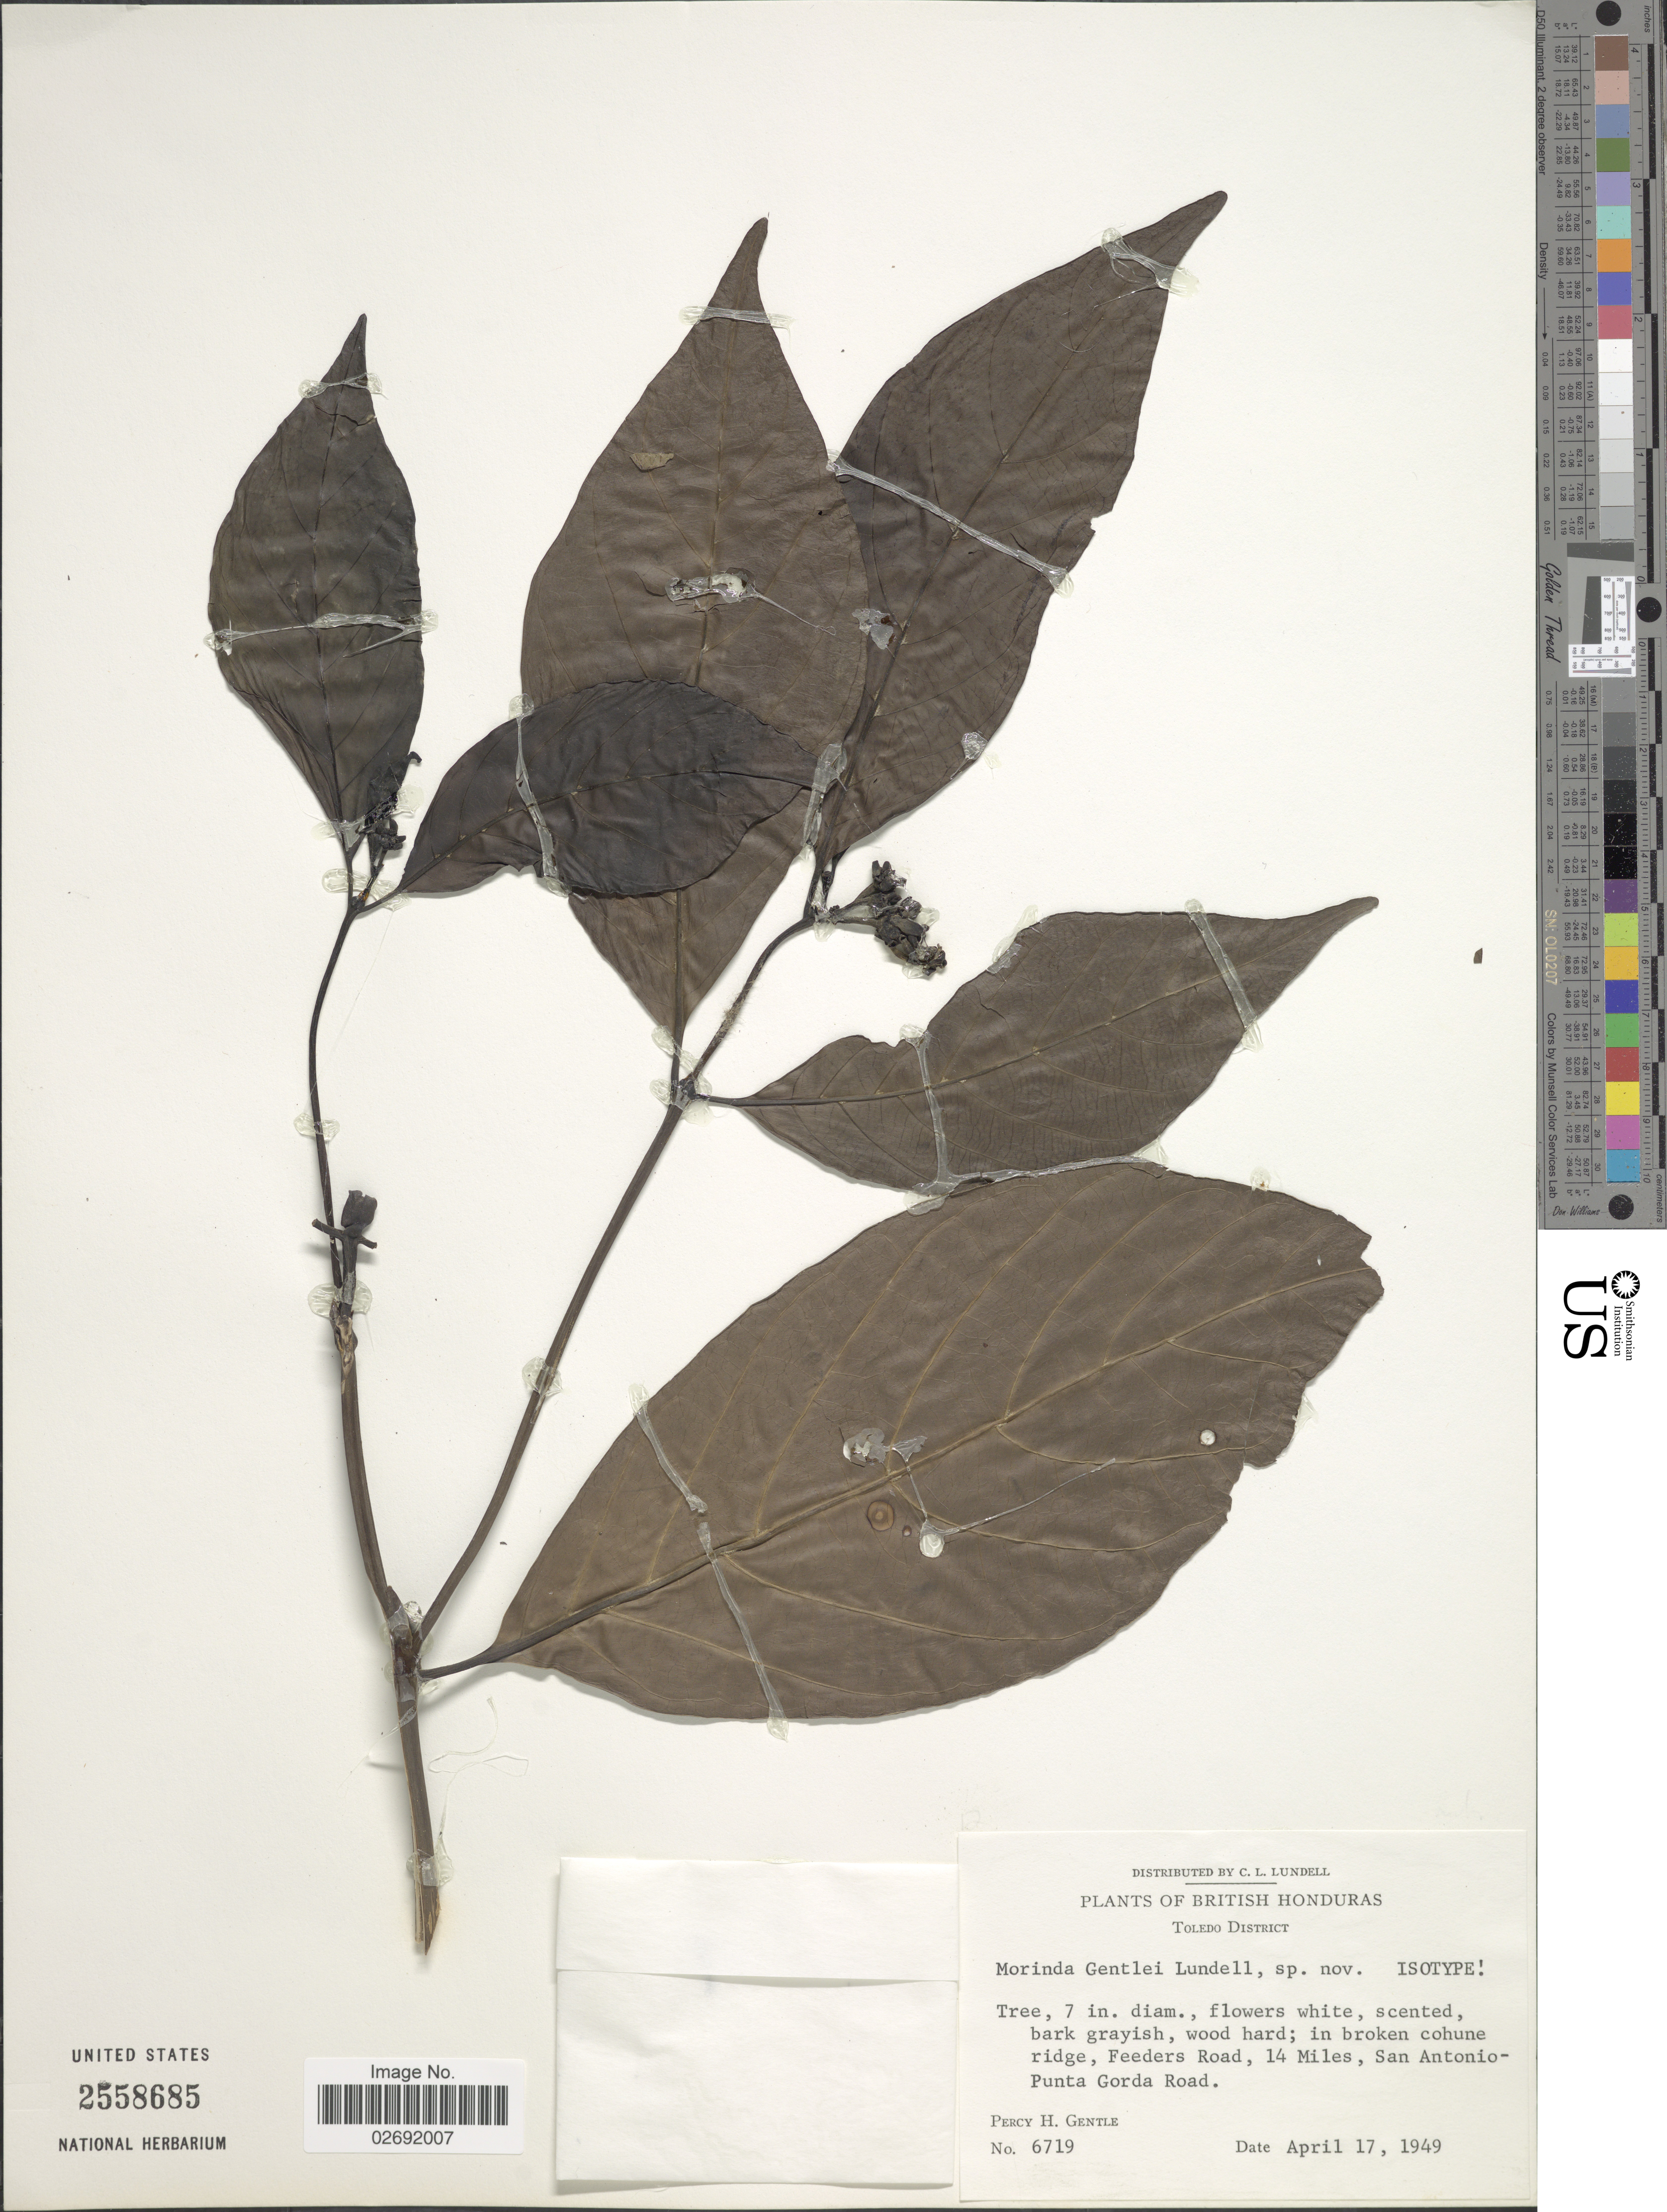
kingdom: Plantae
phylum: Tracheophyta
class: Magnoliopsida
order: Gentianales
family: Rubiaceae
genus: Morinda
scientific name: Morinda gentlei Lundell sp. nov. ined.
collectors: P. H. Gentle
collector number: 6719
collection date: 1949-04-17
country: Belize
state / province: Toledo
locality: British Honduras, Toledo District; in broken cohune ridge, Feeders Road, 14 Miles, San Antonio-Punta Gorda Road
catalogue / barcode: US 2558685